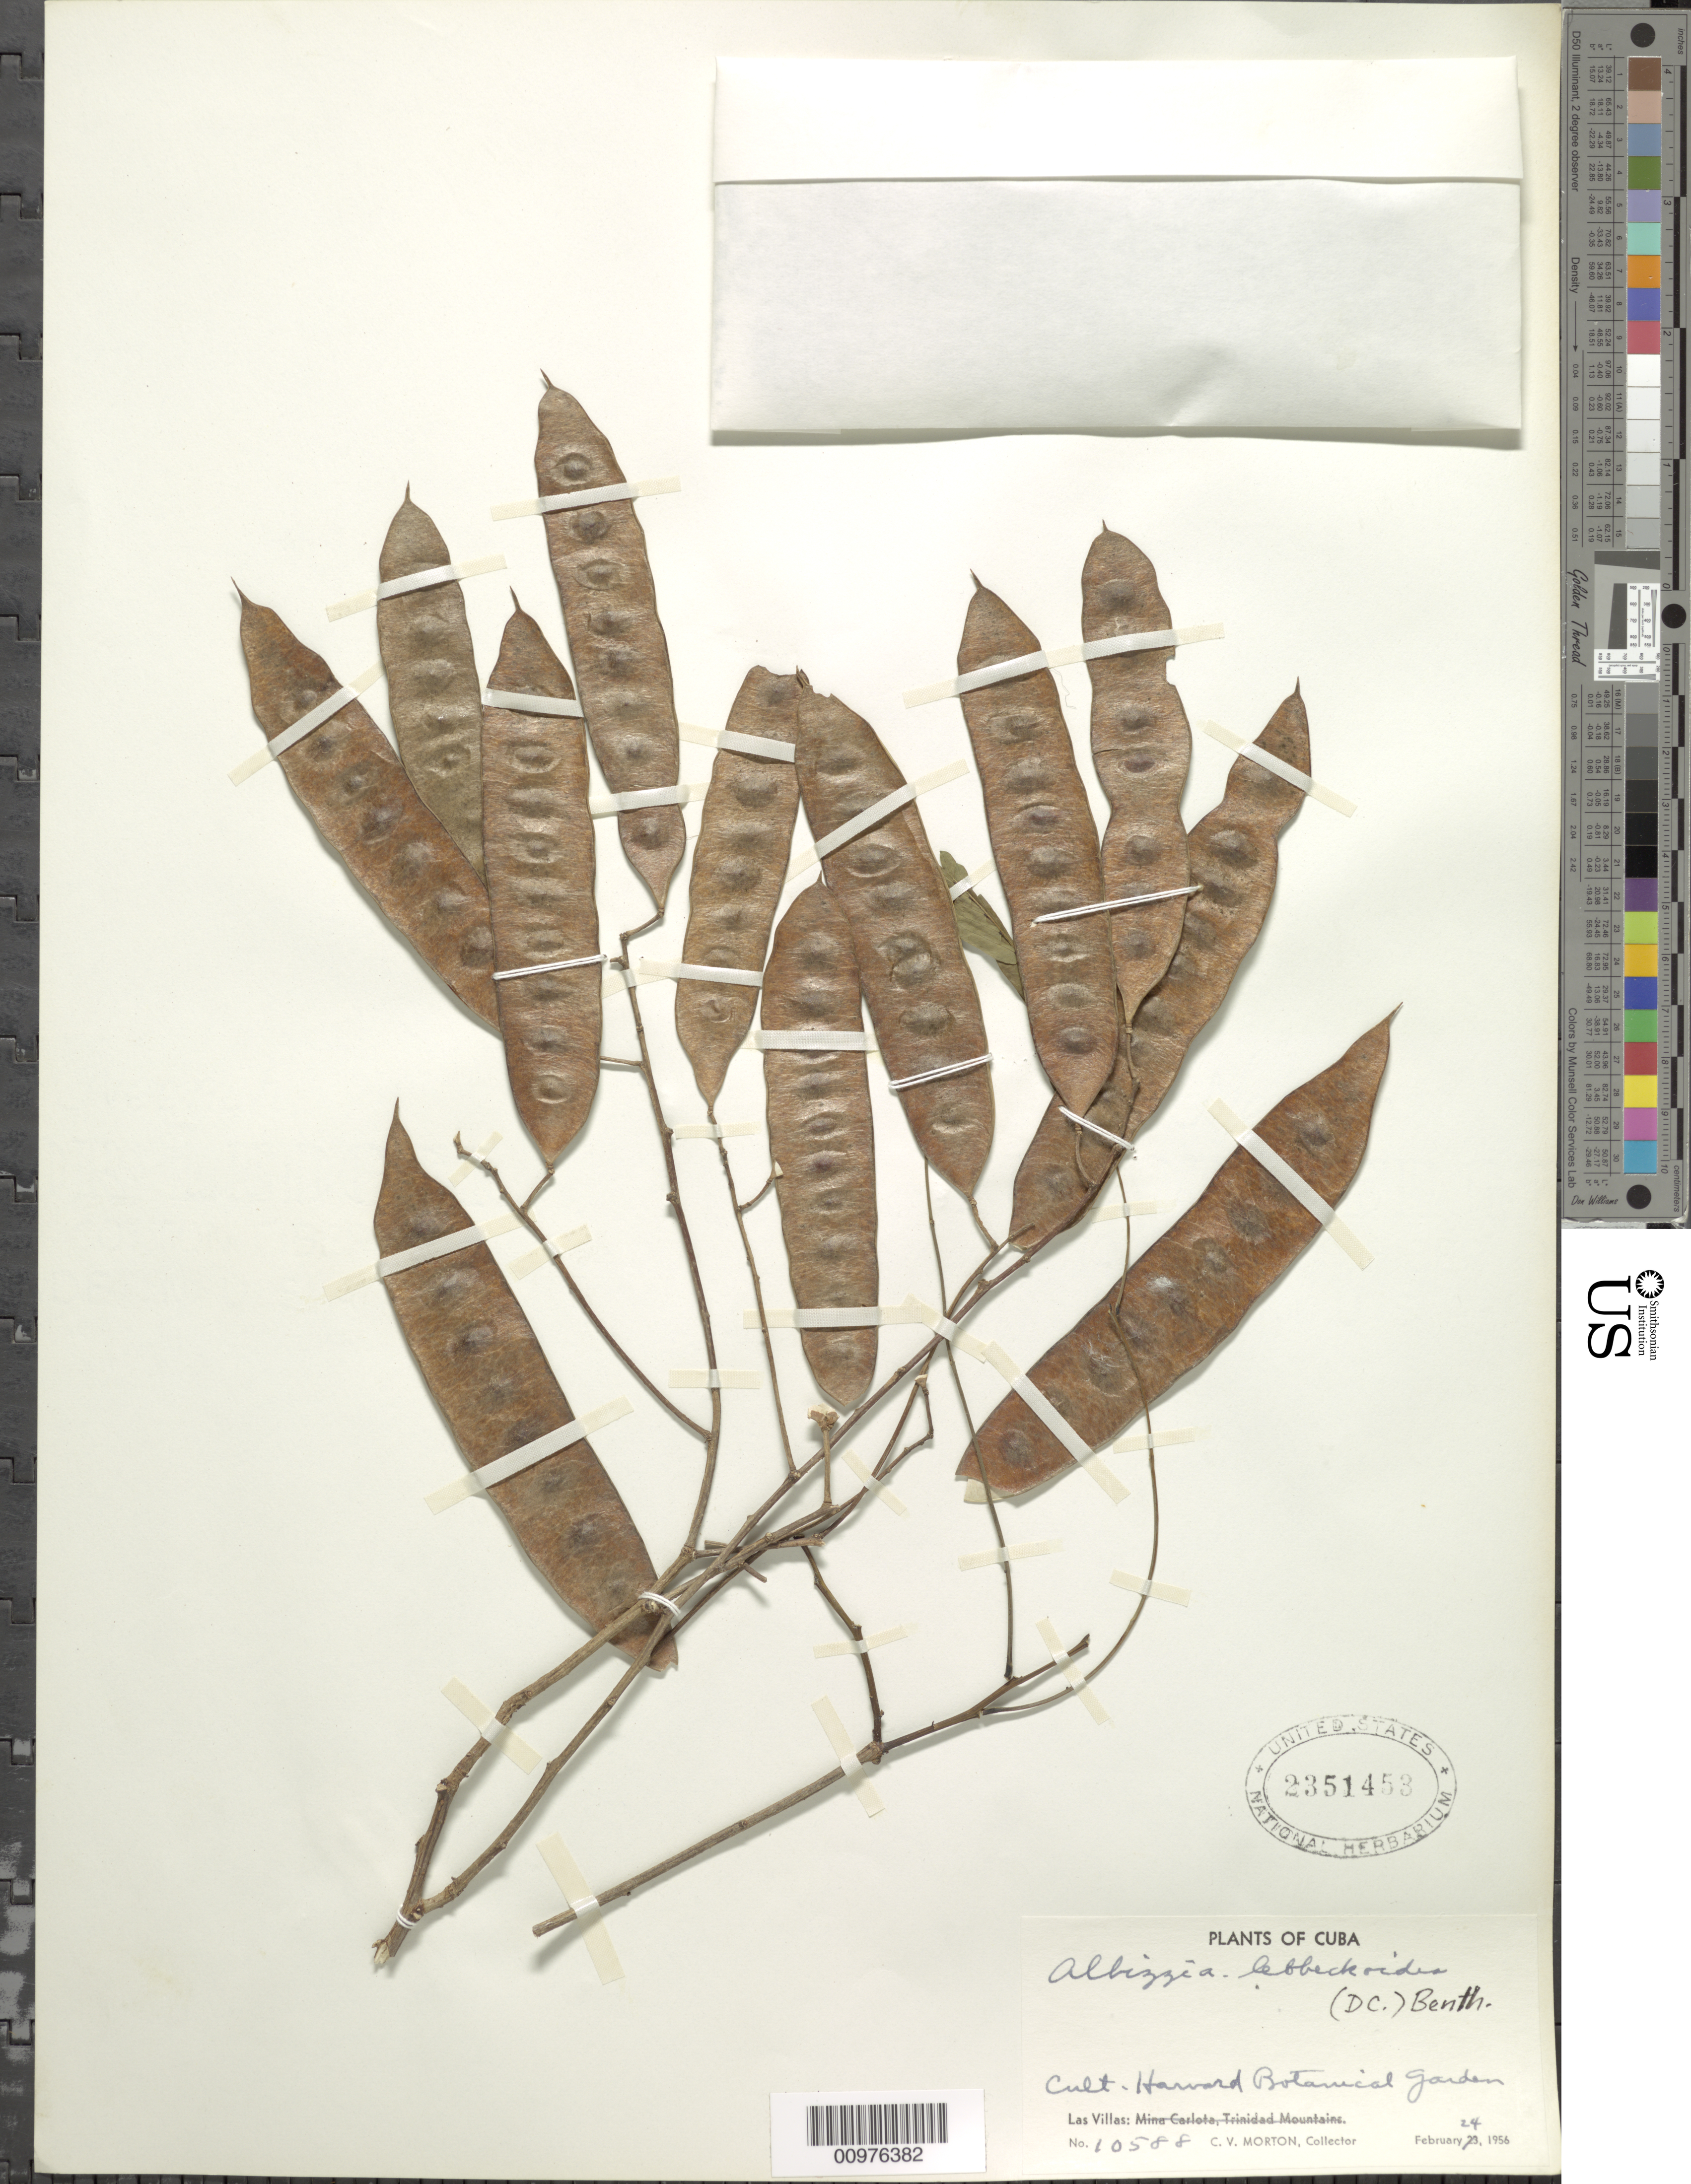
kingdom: Plantae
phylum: Tracheophyta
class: Magnoliopsida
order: Fabales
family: Fabaceae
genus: Albizia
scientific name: Albizia lebbekoides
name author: (DC.) Benth.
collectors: C. V. Morton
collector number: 10588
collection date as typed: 24 Feb 1956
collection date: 1956-02-24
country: Cuba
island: Cuba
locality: Las Villas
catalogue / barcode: US 2351453